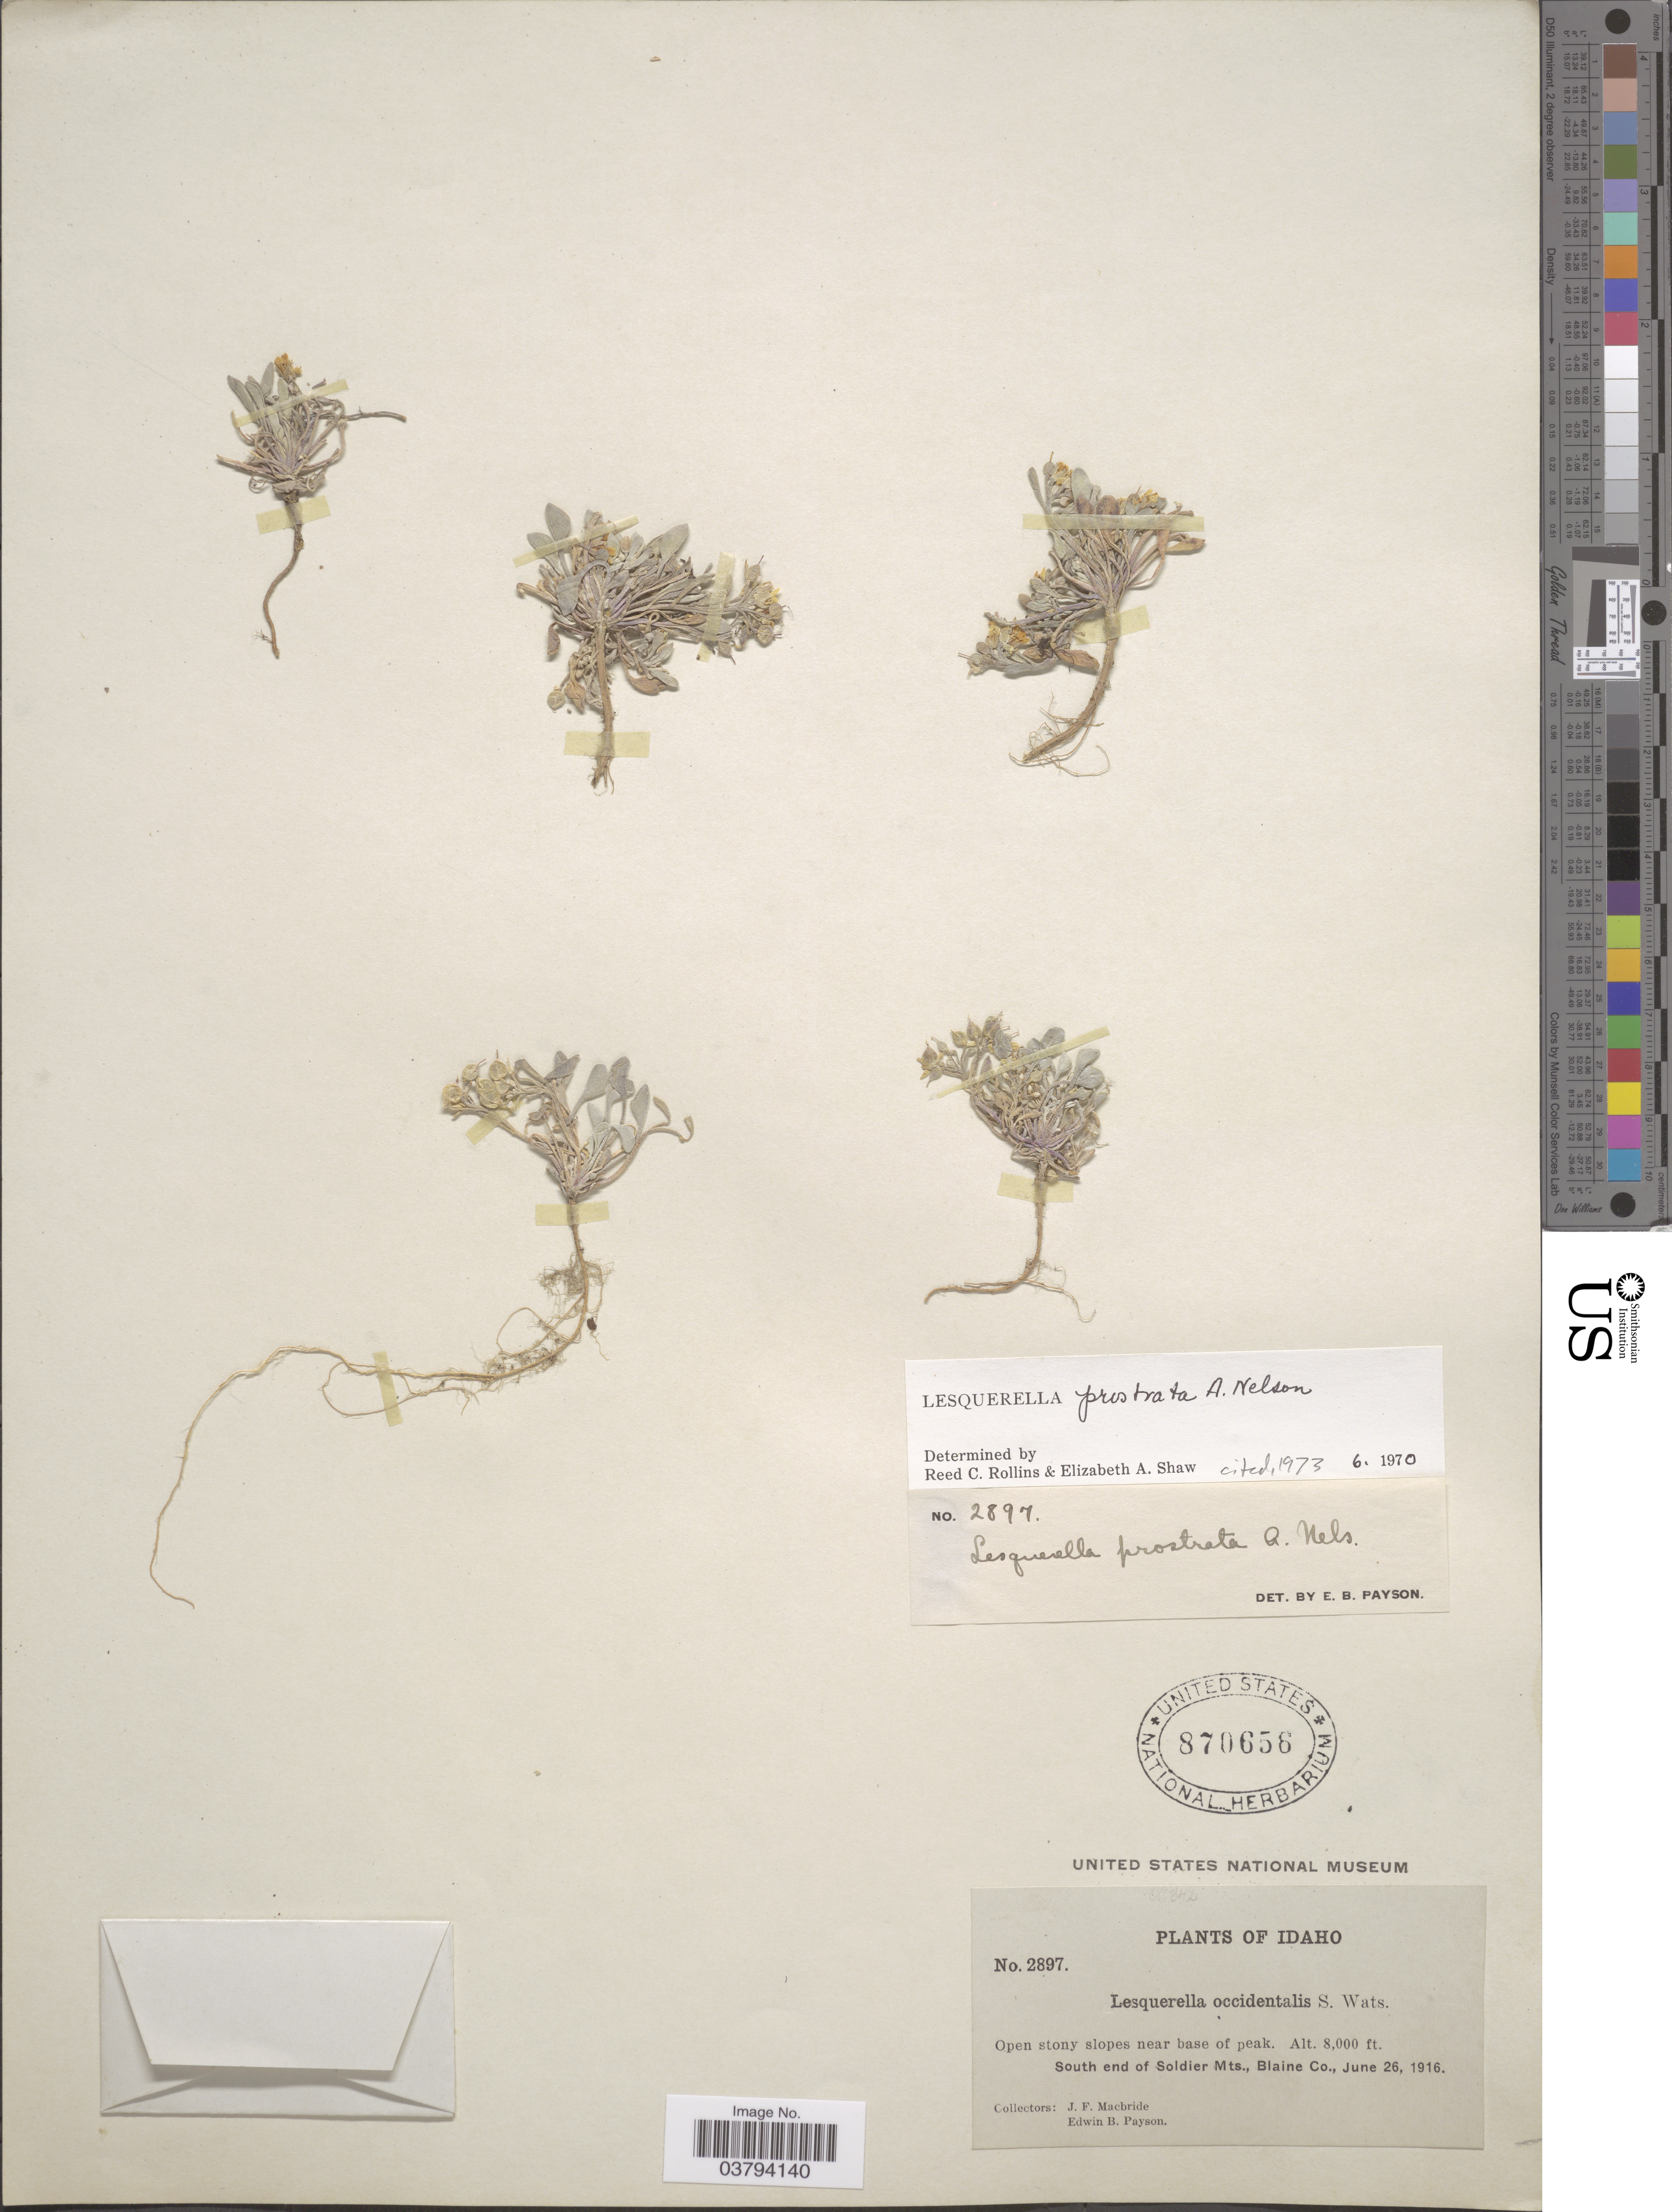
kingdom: Plantae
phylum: Tracheophyta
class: Magnoliopsida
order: Brassicales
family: Brassicaceae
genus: Lesquerella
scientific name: Lesquerella prostrata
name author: A. Nelson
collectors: J. F. Macbride & E. B. Payson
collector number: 2897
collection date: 1916-06-26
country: United States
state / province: Idaho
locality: Open stony slopes near base of peak. South end of Soldier Mts., Blaine Co.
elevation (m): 2438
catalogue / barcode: US 870656